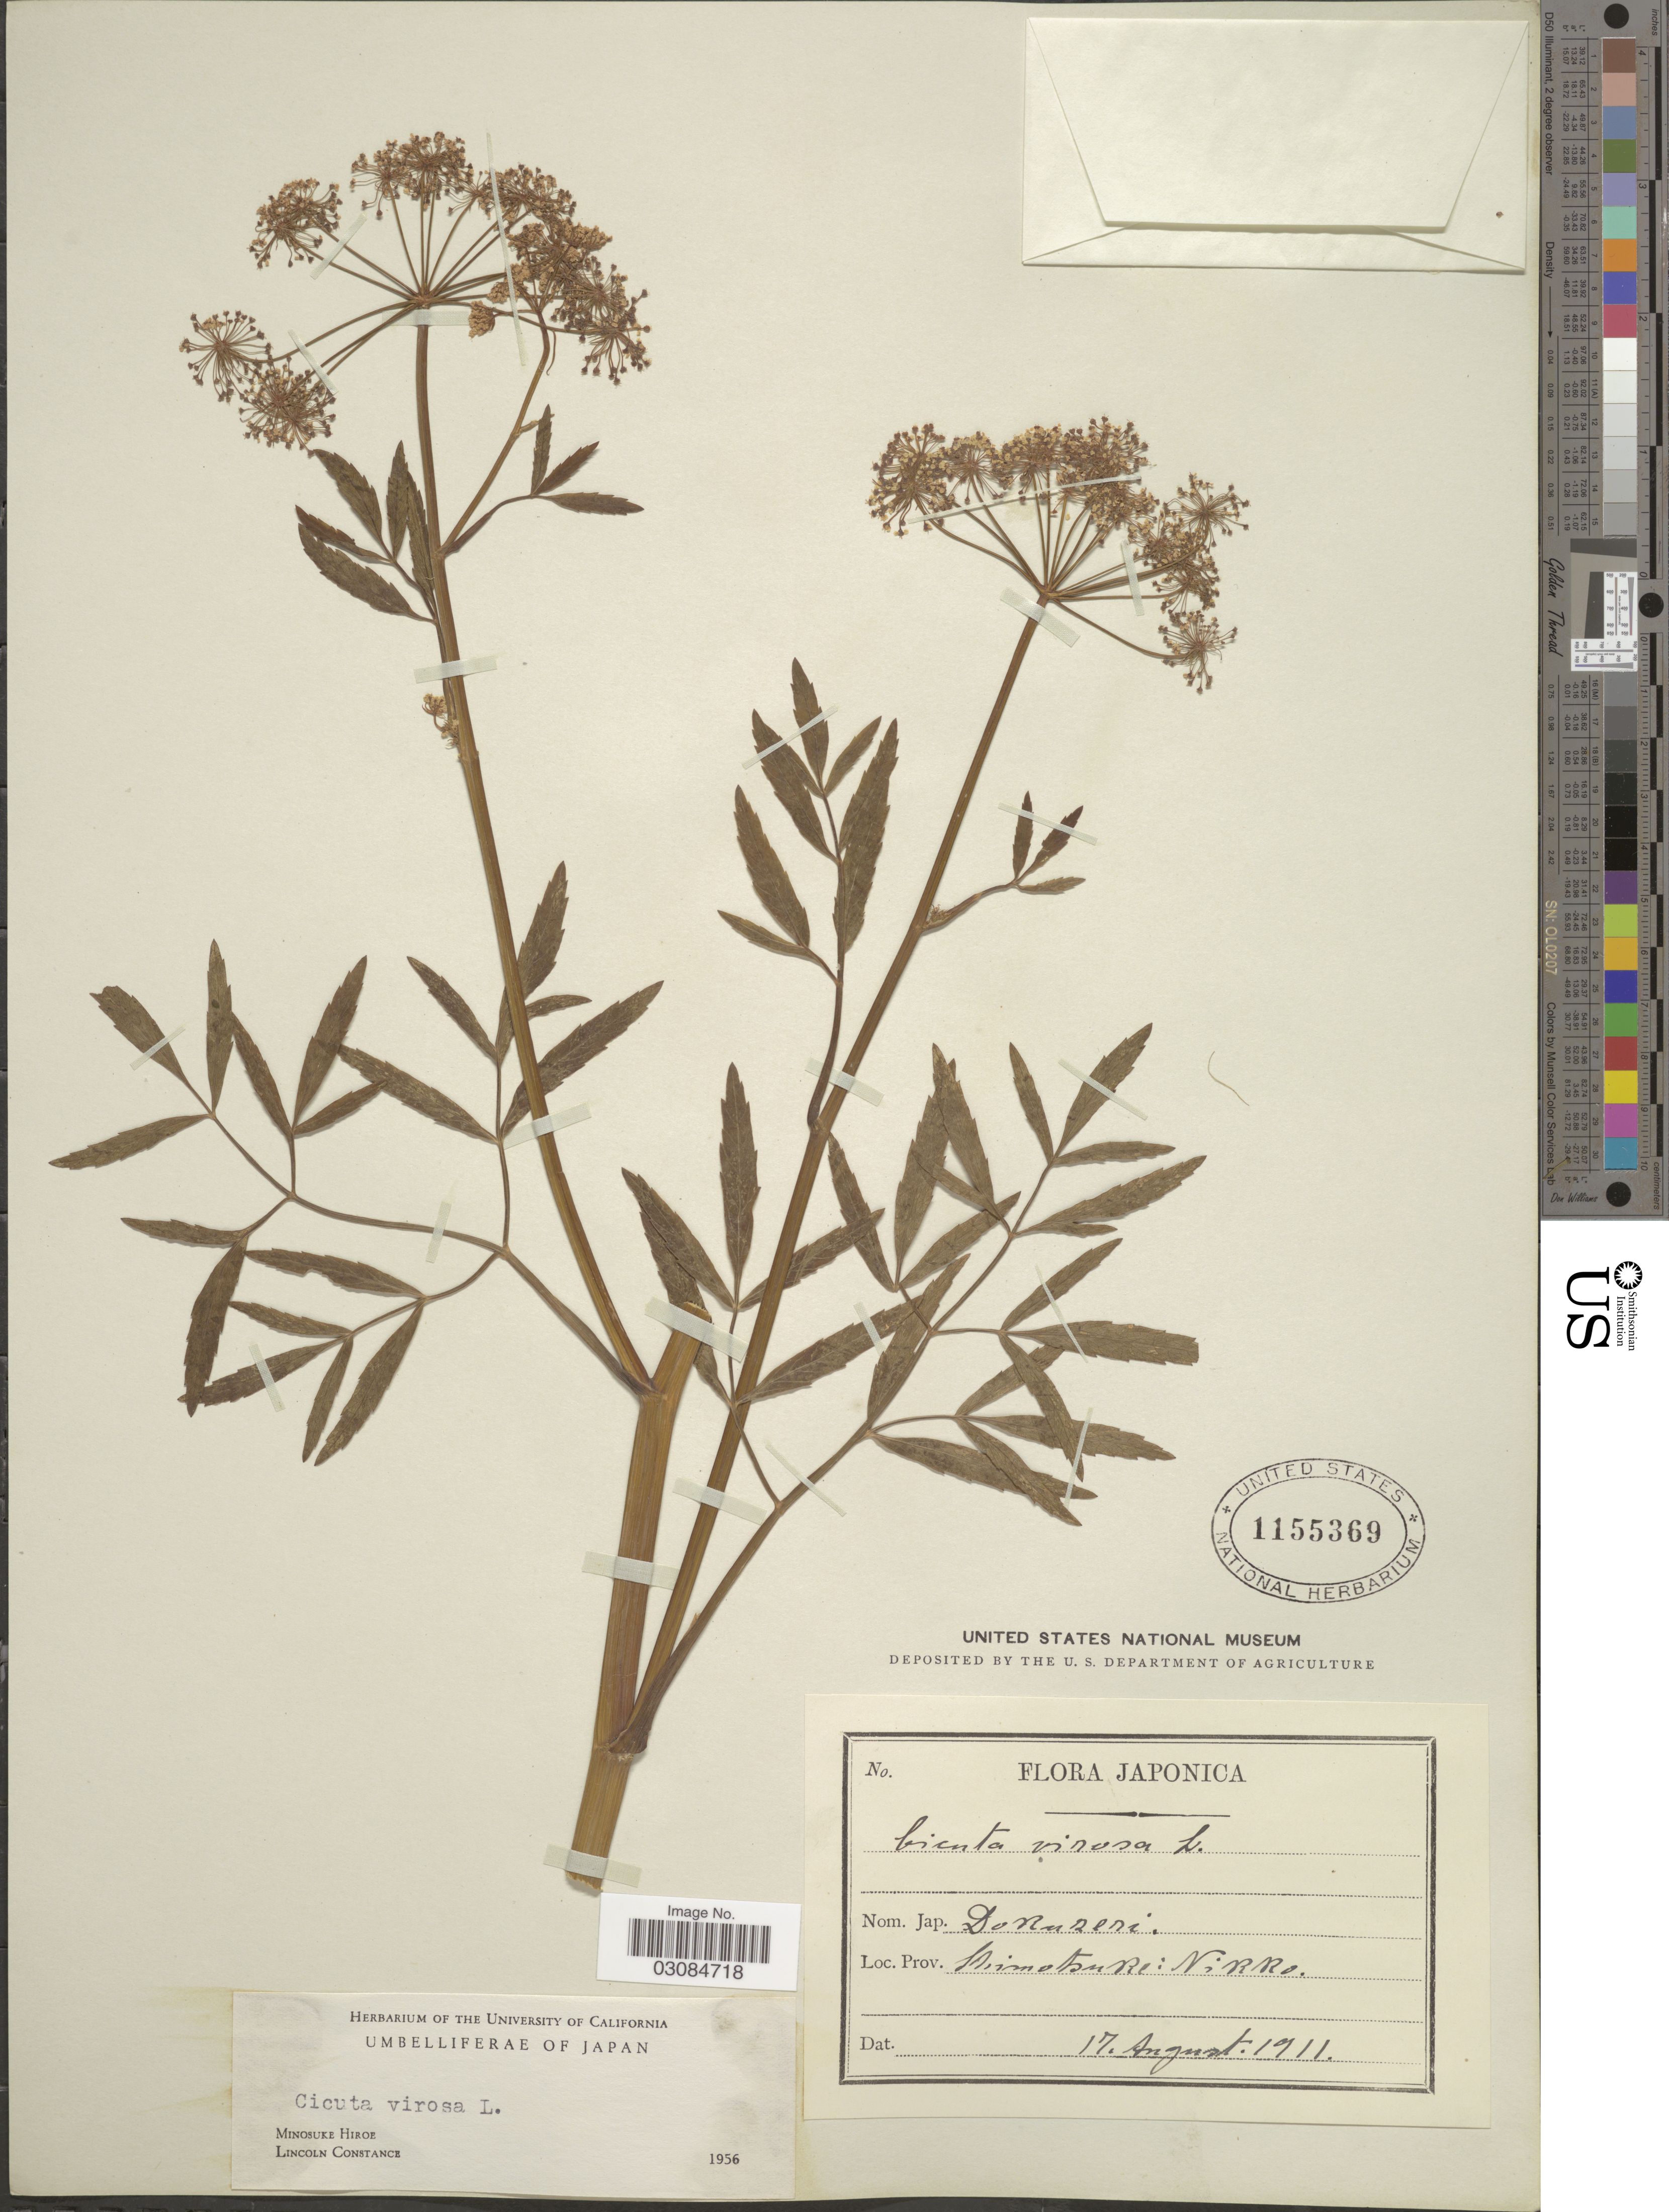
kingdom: Plantae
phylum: Tracheophyta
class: Magnoliopsida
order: Apiales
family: Apiaceae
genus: Cicuta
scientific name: Cicuta virosa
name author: L.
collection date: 1911-08-17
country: Japan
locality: Shimotsuke: Nikko.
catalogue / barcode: US 1155369